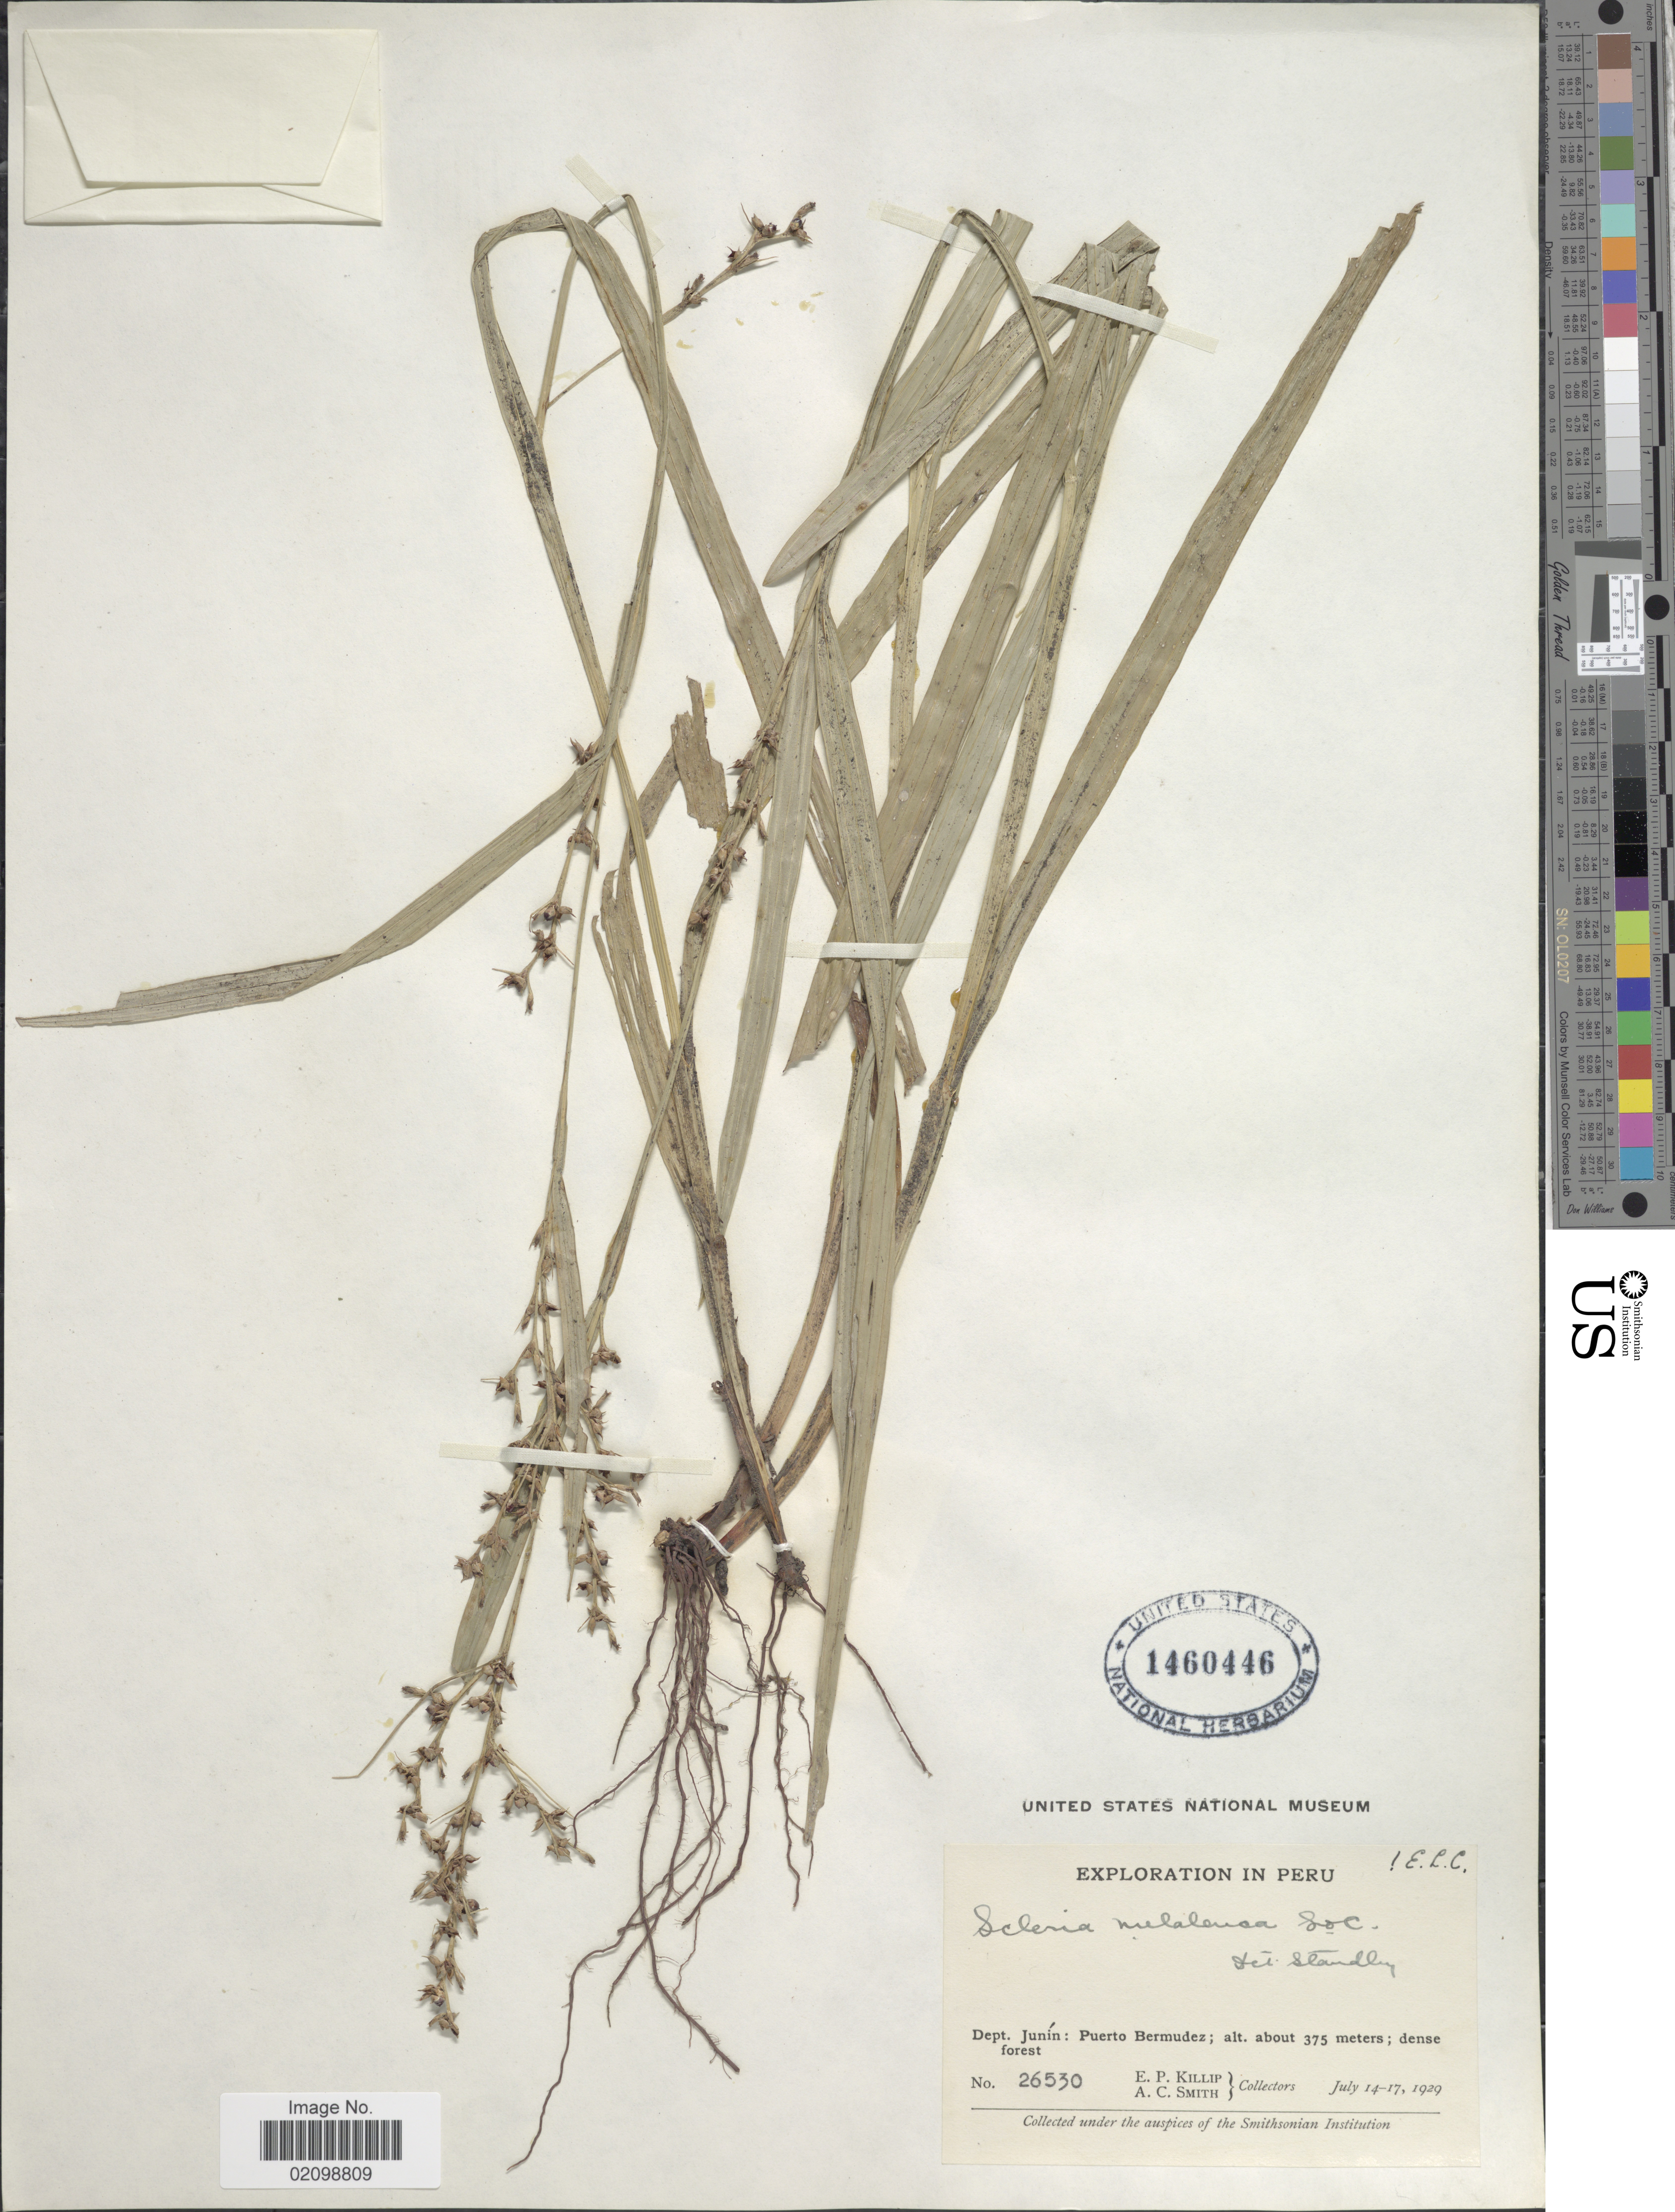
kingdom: Plantae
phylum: Tracheophyta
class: Liliopsida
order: Poales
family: Cyperaceae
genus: Scleria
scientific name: Scleria gaertneri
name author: Raddi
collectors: E. P. Killip & A. C. Smith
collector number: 26530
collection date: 1929-07-14/1929-07-17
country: Peru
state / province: Junín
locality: Dept. Junin: Puerto Bermudez.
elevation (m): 375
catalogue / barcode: US 1460446